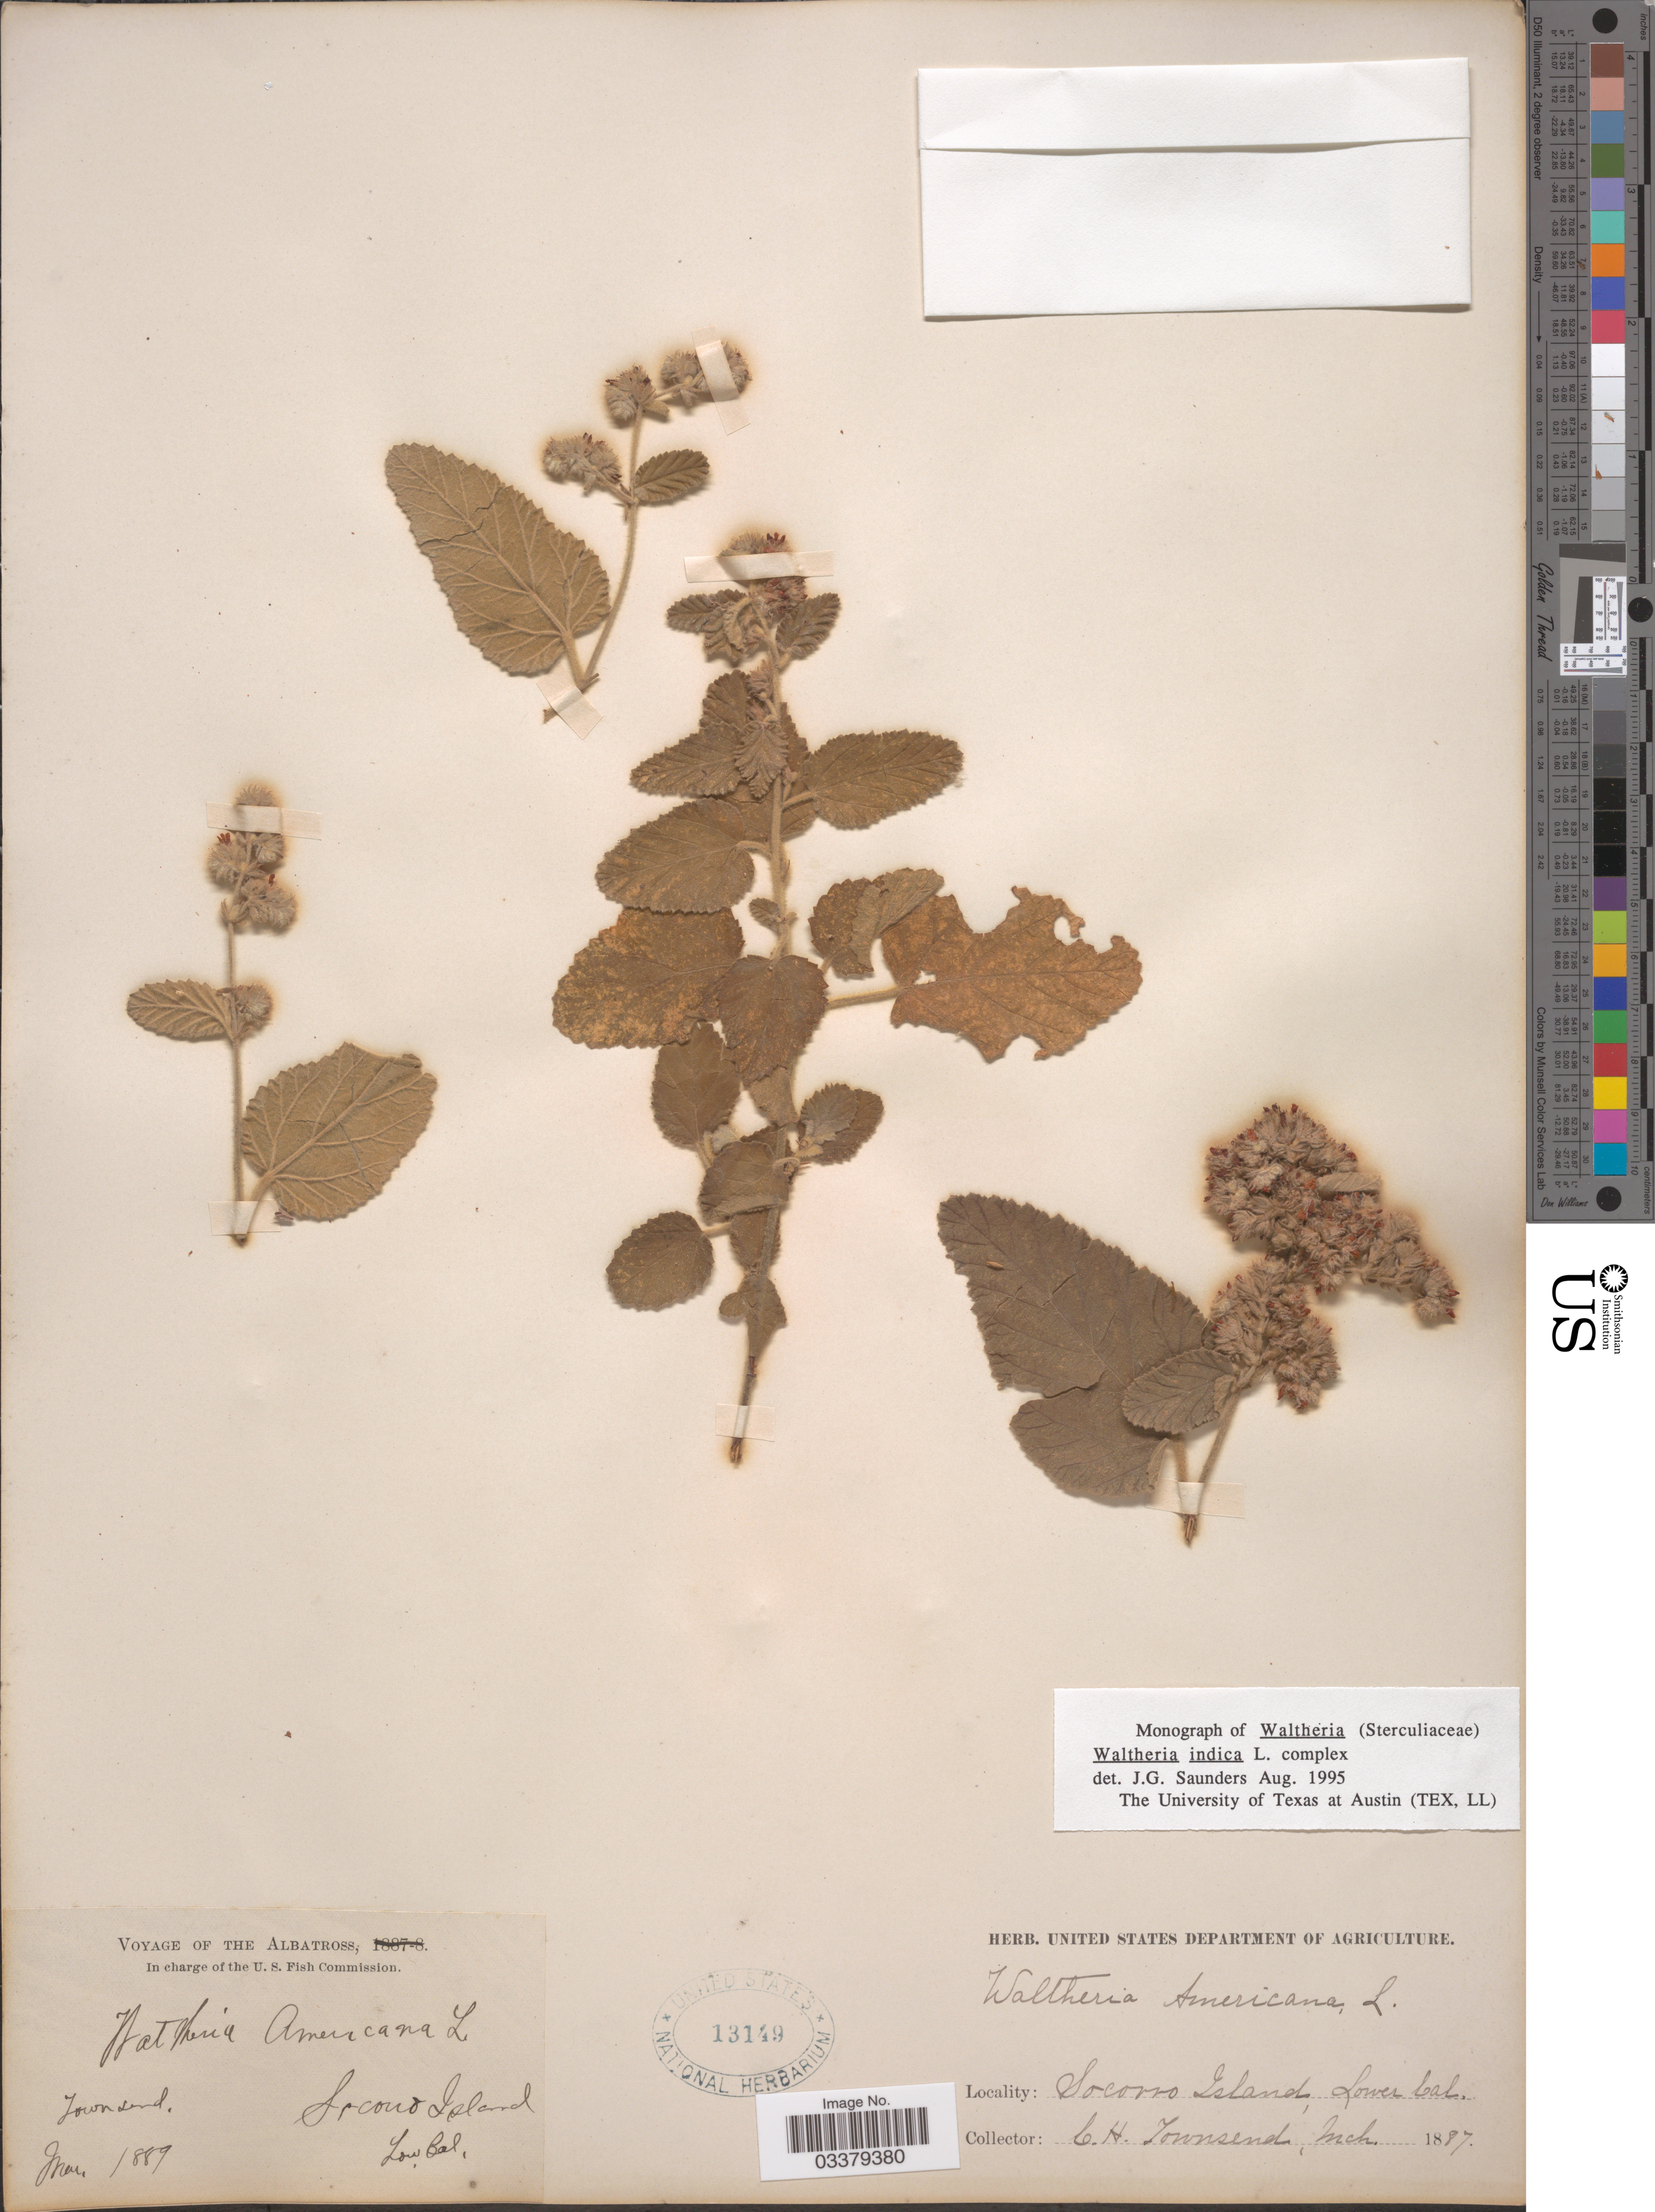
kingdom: Plantae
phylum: Tracheophyta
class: Magnoliopsida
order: Malvales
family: Malvaceae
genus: Waltheria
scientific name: Waltheria indica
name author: L.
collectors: C. H. Townsend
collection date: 1887-03/1889-03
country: Mexico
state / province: Colima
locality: Socorro Island, Lower Cal.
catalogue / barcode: US 13149